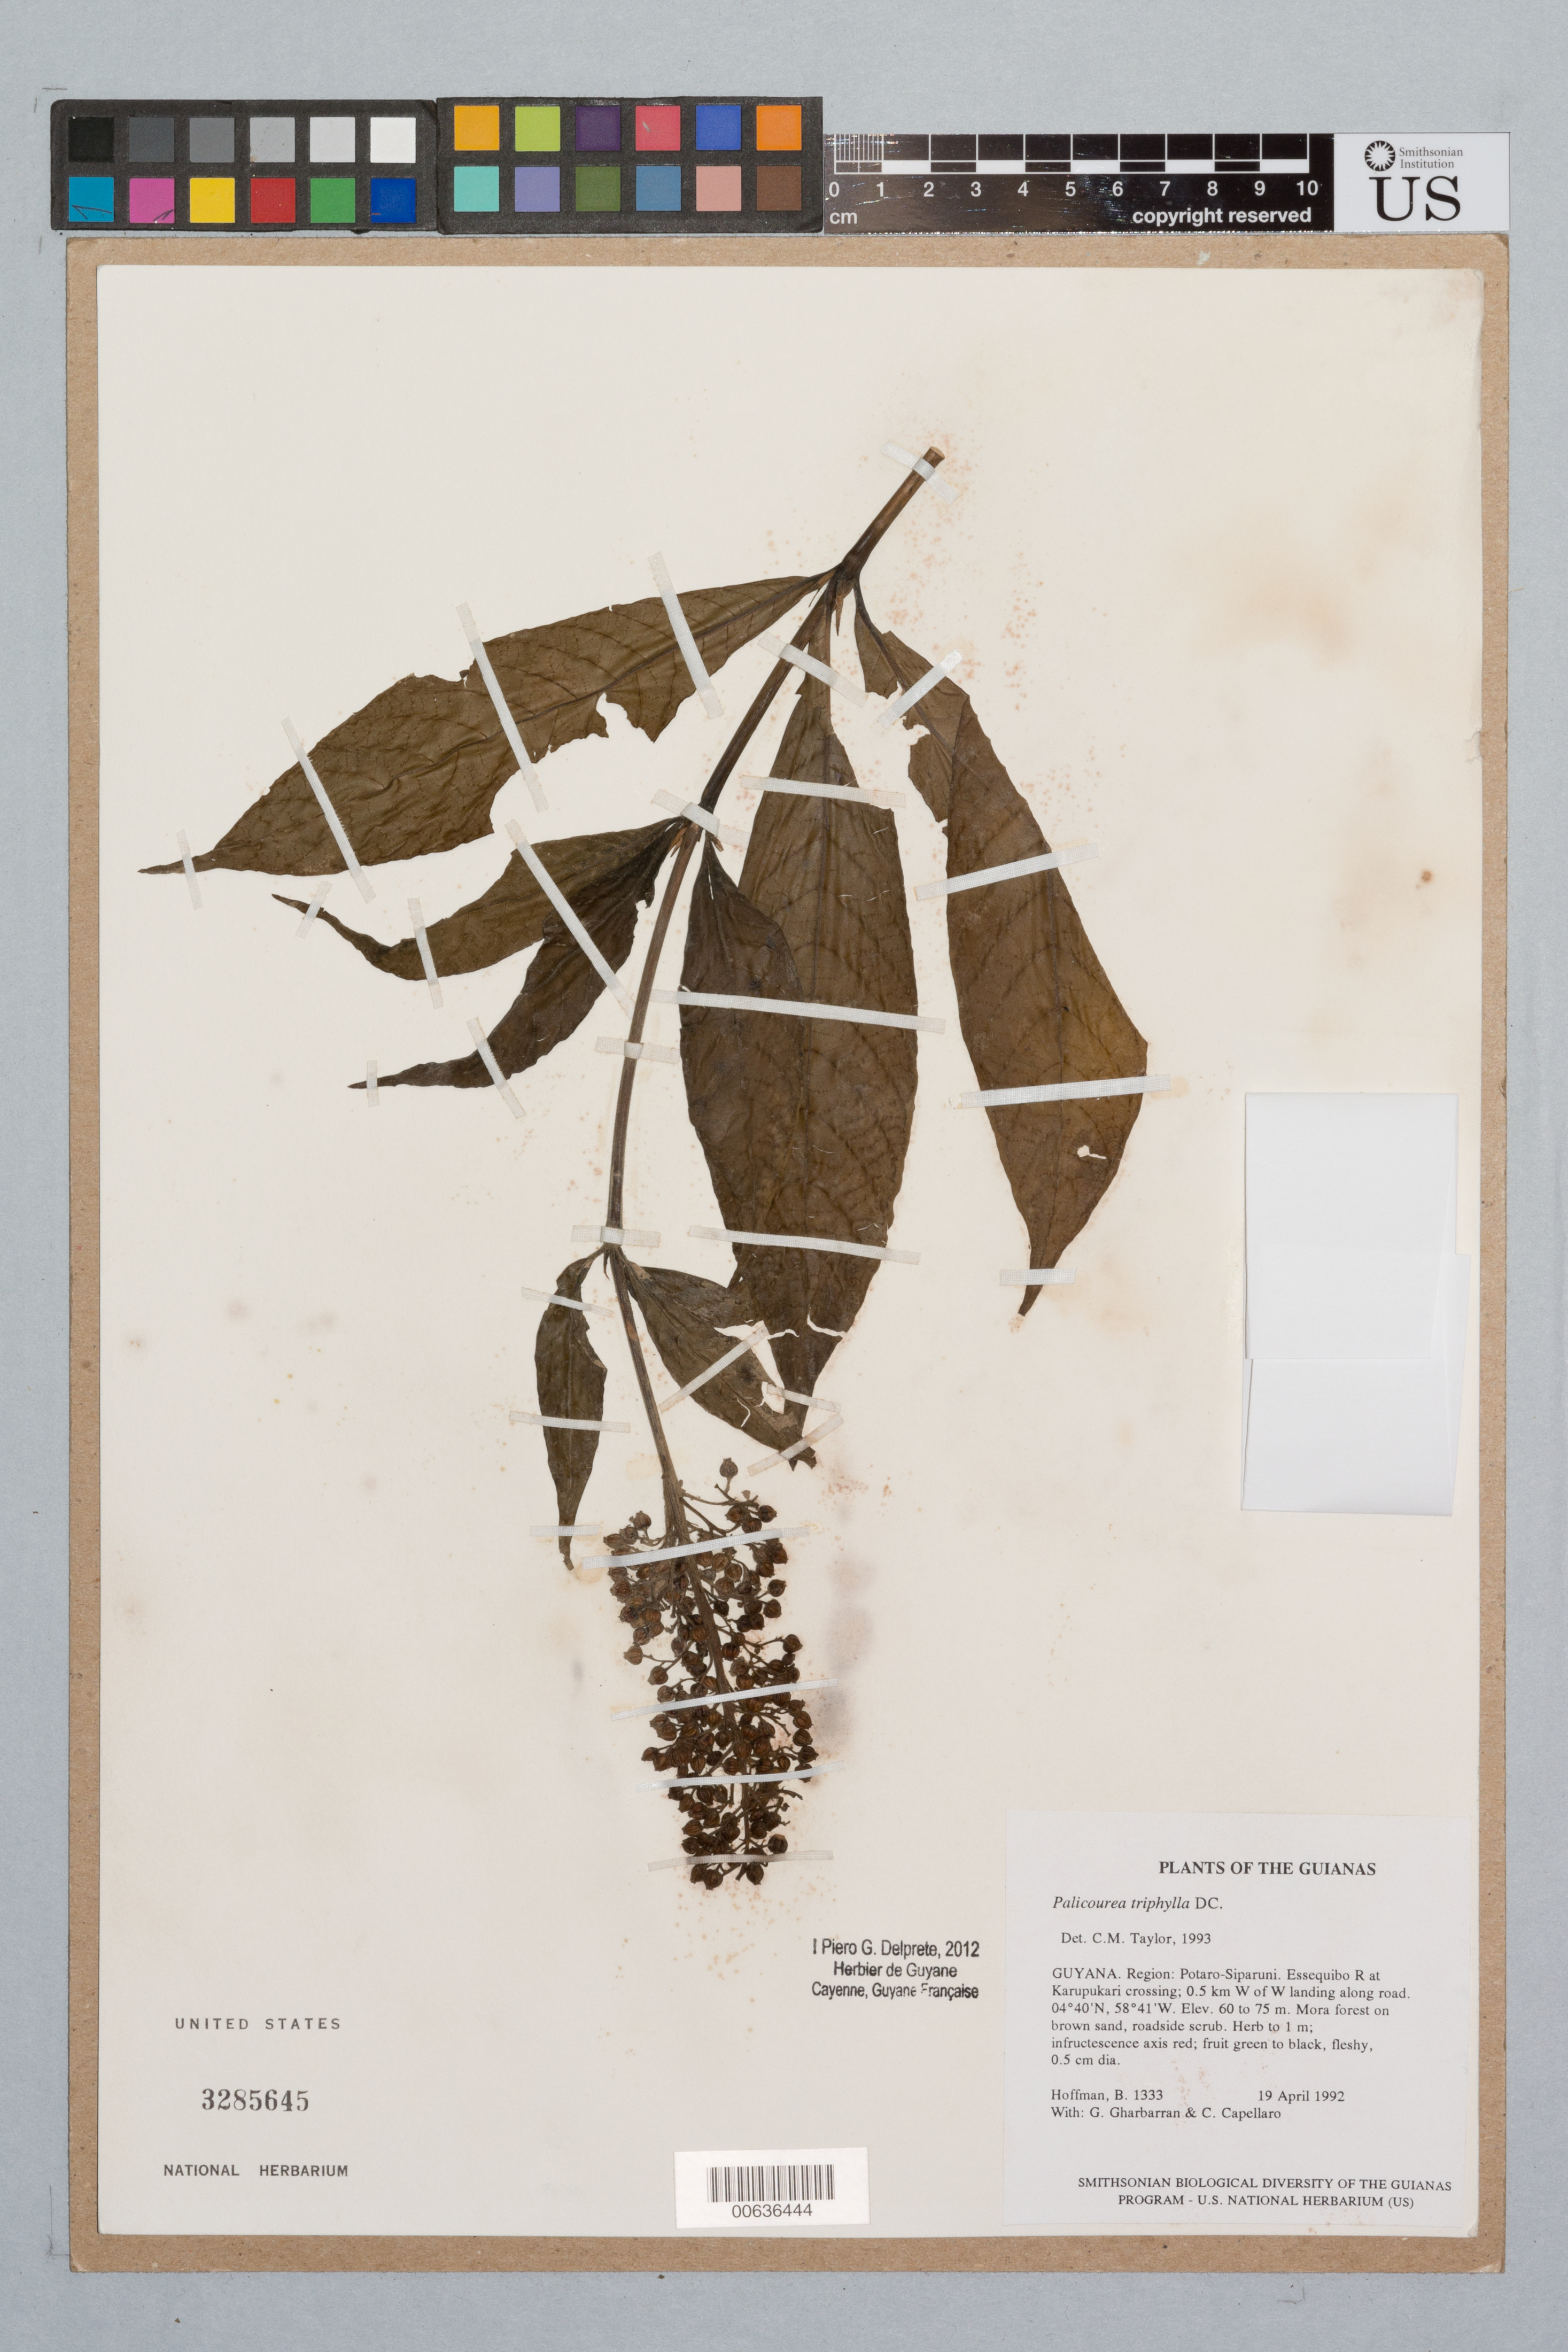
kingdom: Plantae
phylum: Tracheophyta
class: Magnoliopsida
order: Gentianales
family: Rubiaceae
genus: Palicourea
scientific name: Palicourea triphylla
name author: DC.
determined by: Delprete, P. G., Herb. de Guyane Cay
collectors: B. Hoffman, G. Gharbarran & C. Capellaro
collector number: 1333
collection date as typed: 19 April 1992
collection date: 1992-04-19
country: Guyana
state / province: Potaro-Siparuni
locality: Essequibo River at Karupukari crossing; 0.5 km W of W landing along road. Iwokrama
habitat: Mora forest on brown sand, roadside scrub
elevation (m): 60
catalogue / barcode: US 3285645